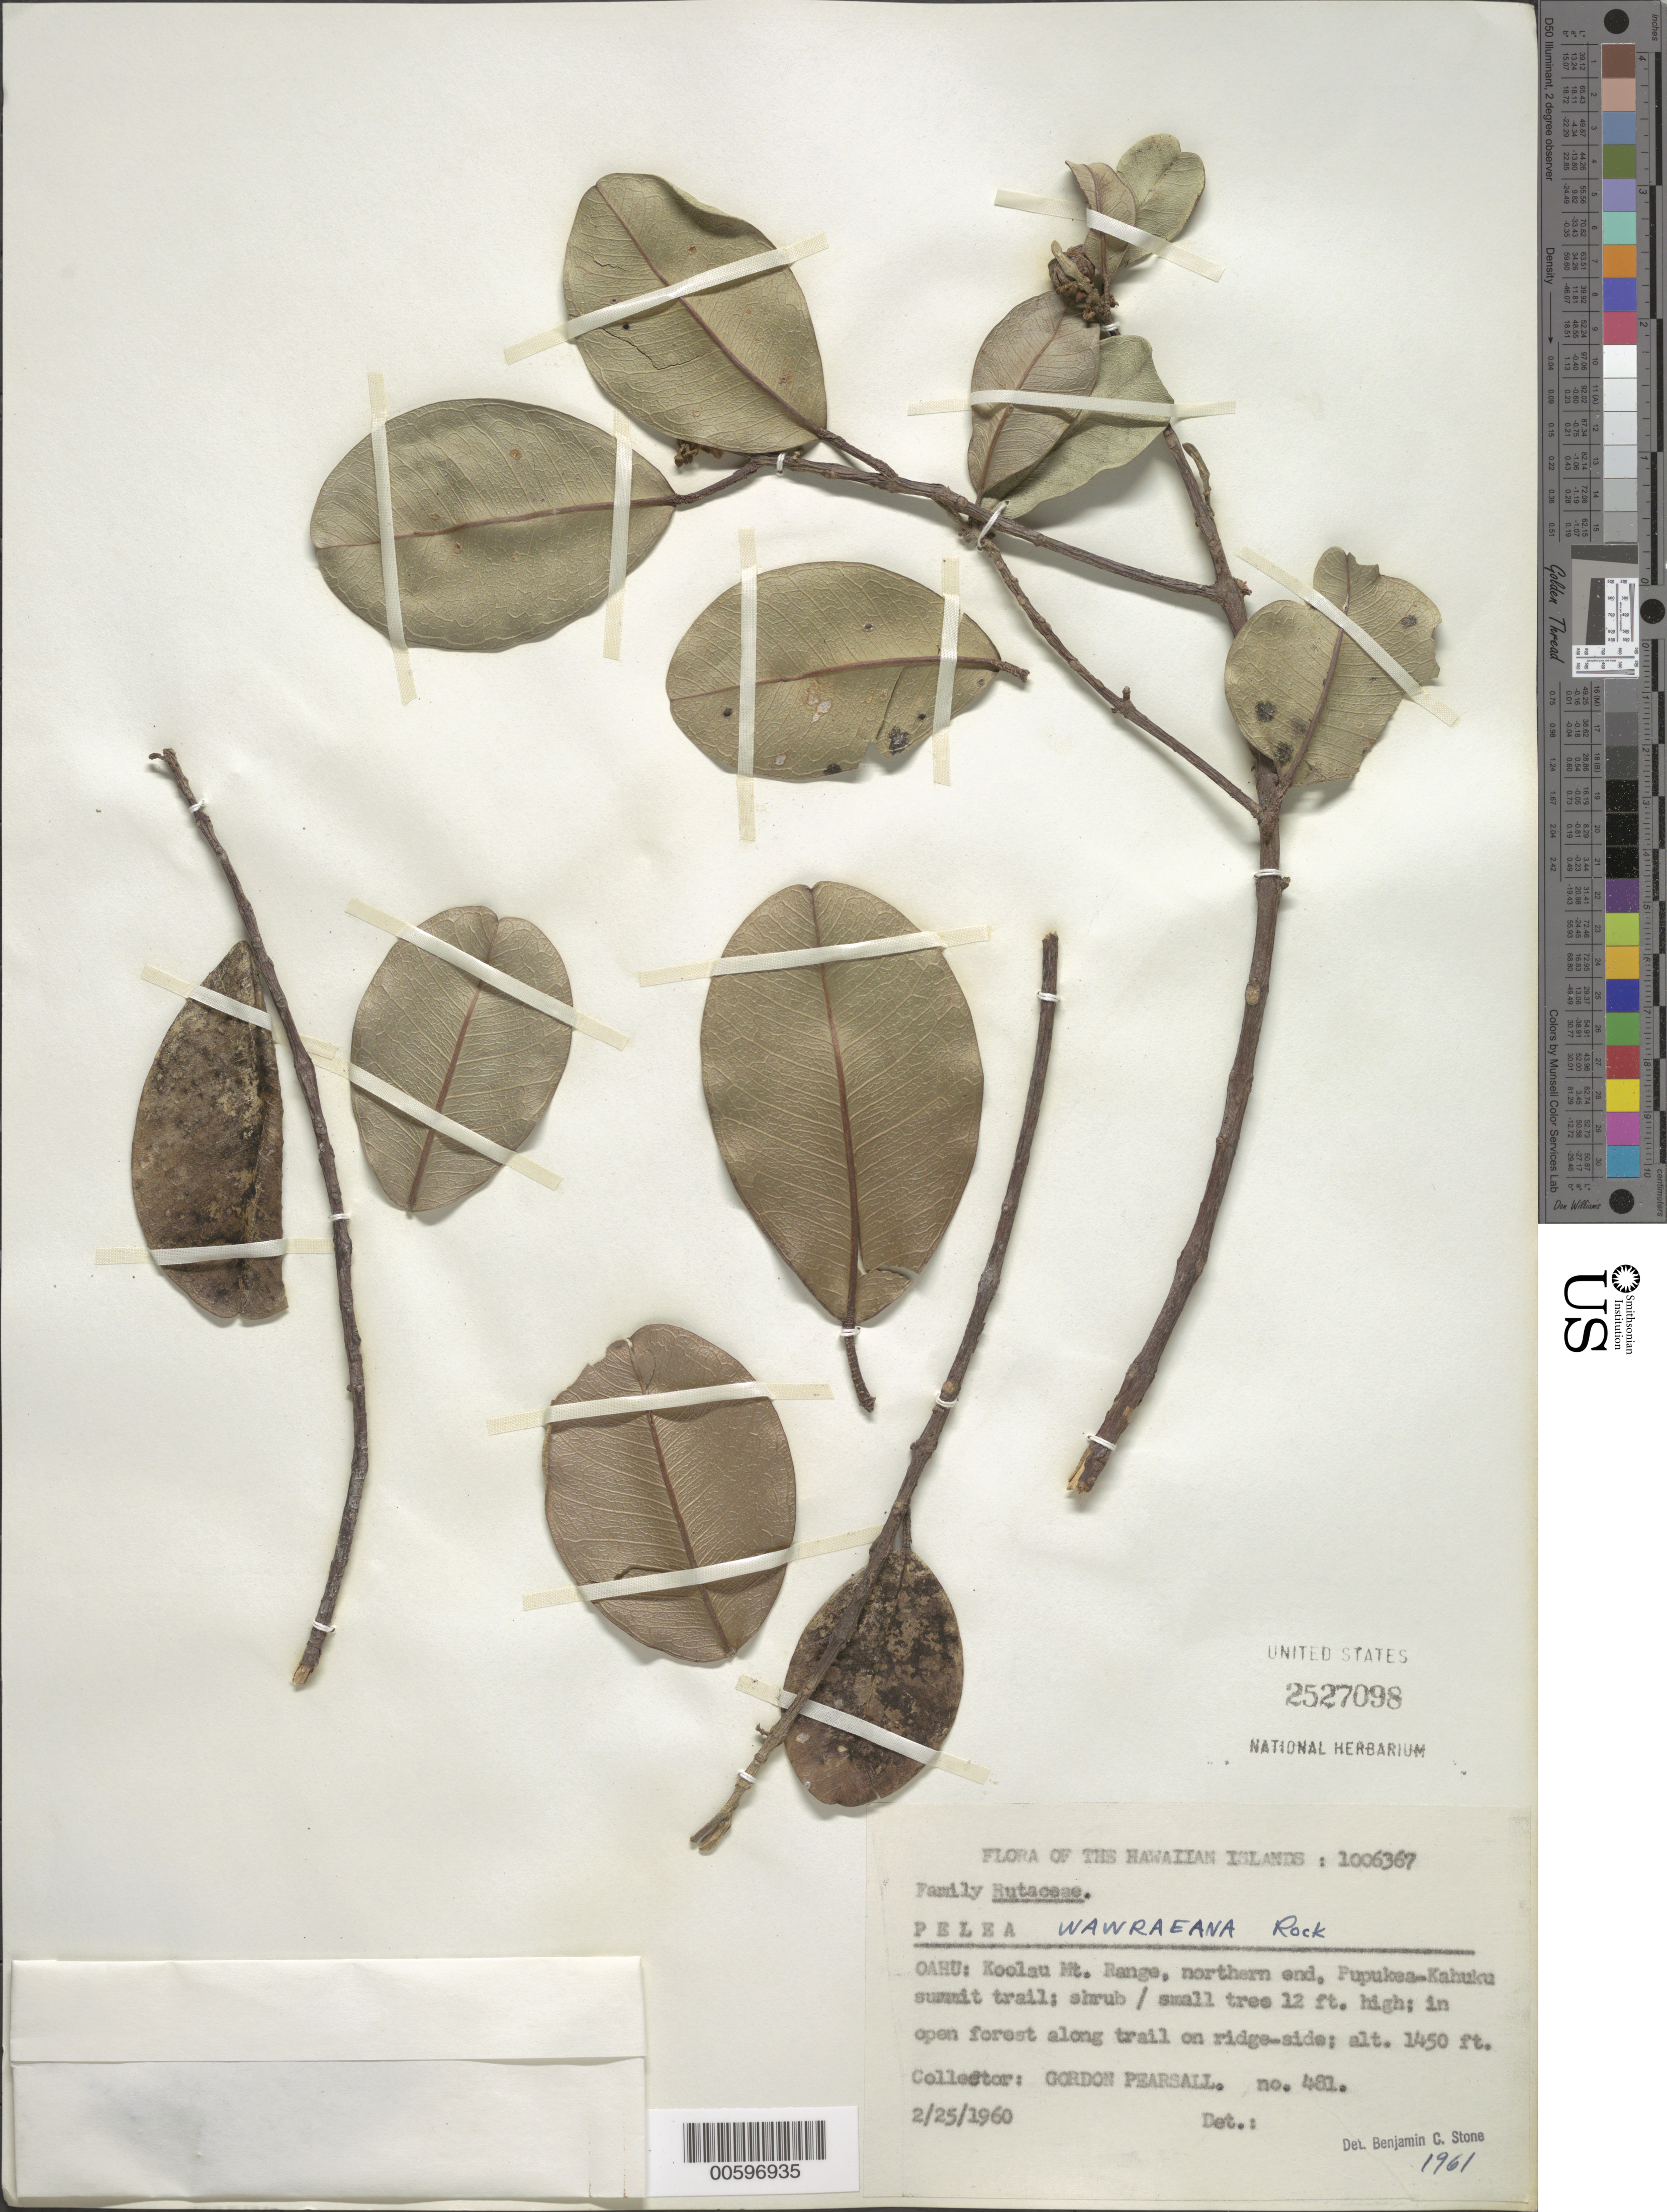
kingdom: Plantae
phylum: Tracheophyta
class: Magnoliopsida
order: Sapindales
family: Rutaceae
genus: Melicope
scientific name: Melicope wawraeana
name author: (H. Lév.) T.G. Hartley & B.C. Stone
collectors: G. Pearsall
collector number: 481; 1006367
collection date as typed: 25 Feb 1960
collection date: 1960-02-25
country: United States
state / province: Hawaii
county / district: Honolulu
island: Oahu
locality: Koolau Mt Range, northern end, Pupukea-Kahuku summit trail.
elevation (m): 442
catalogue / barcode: US 2527098